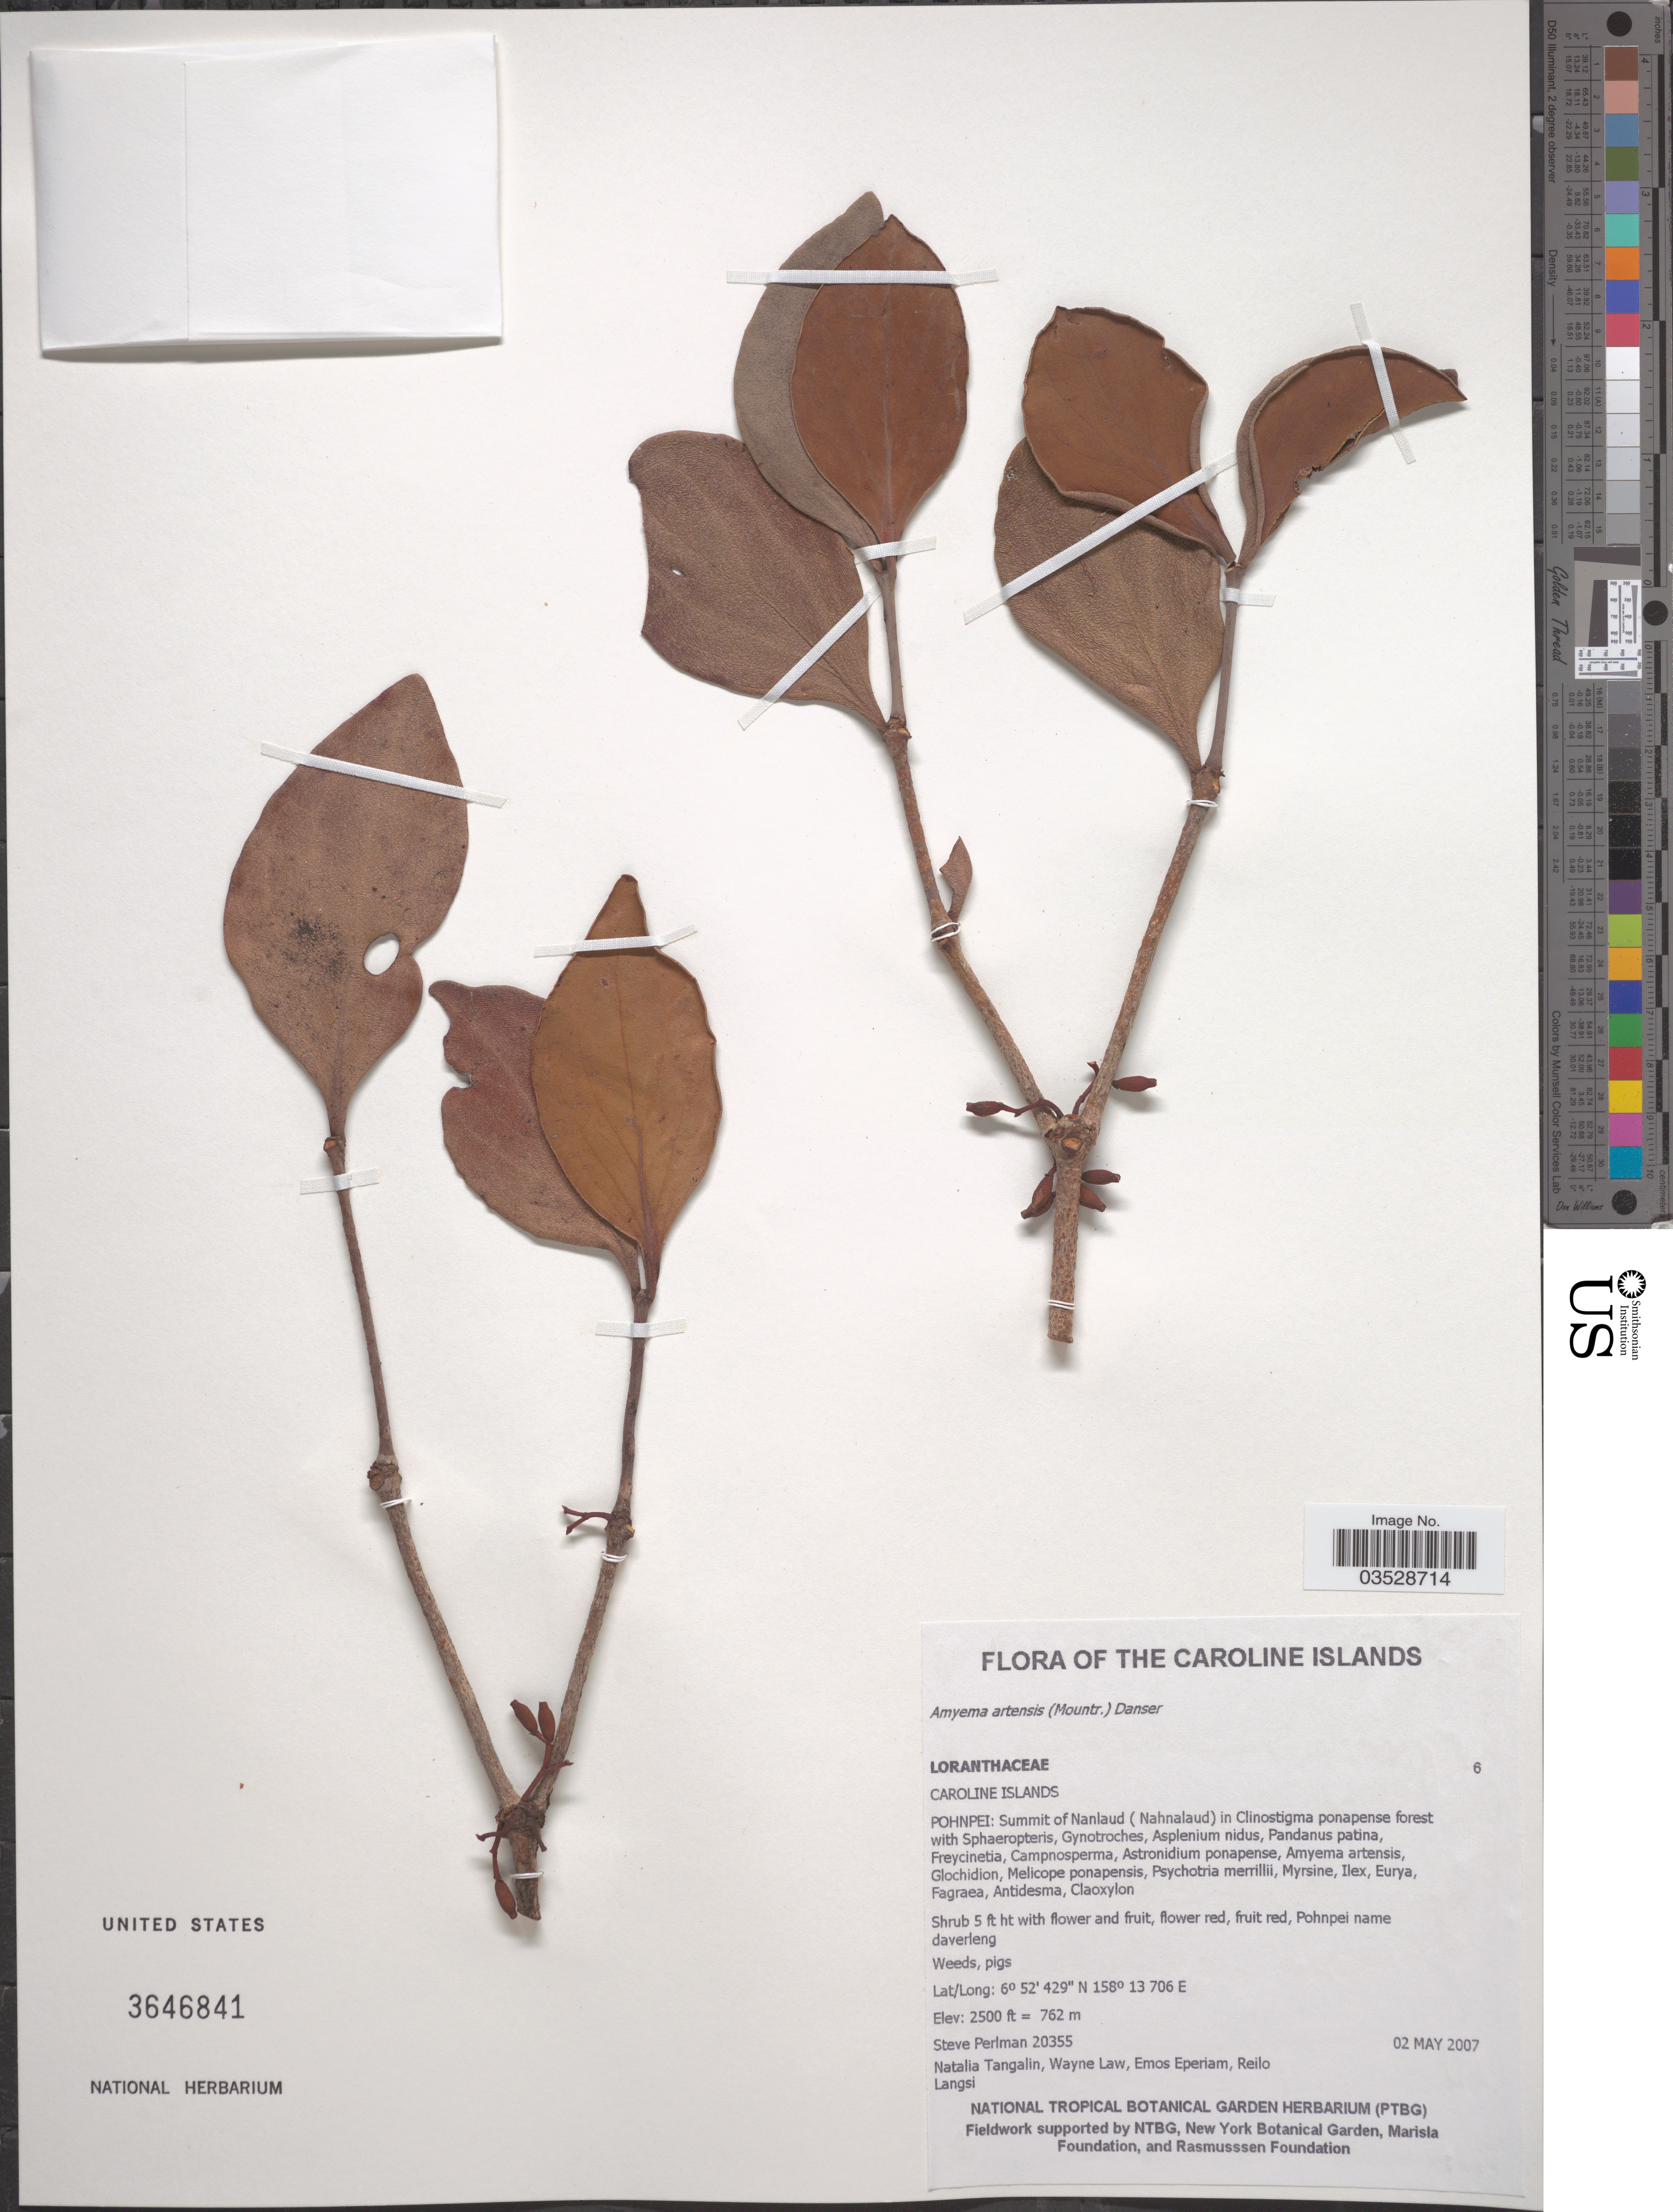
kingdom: Plantae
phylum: Tracheophyta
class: Magnoliopsida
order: Santalales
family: Loranthaceae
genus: Amyema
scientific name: Amyema artensis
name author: Danser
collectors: S. Perlman, N. Tangalin, W. Law, E. Eperiam & R. Langsi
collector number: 20355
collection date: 2007-05-02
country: Micronesia, Federated States of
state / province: Pohnpei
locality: Summit of Nanlaud (Nahnalaud).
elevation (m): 762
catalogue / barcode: US 3646841